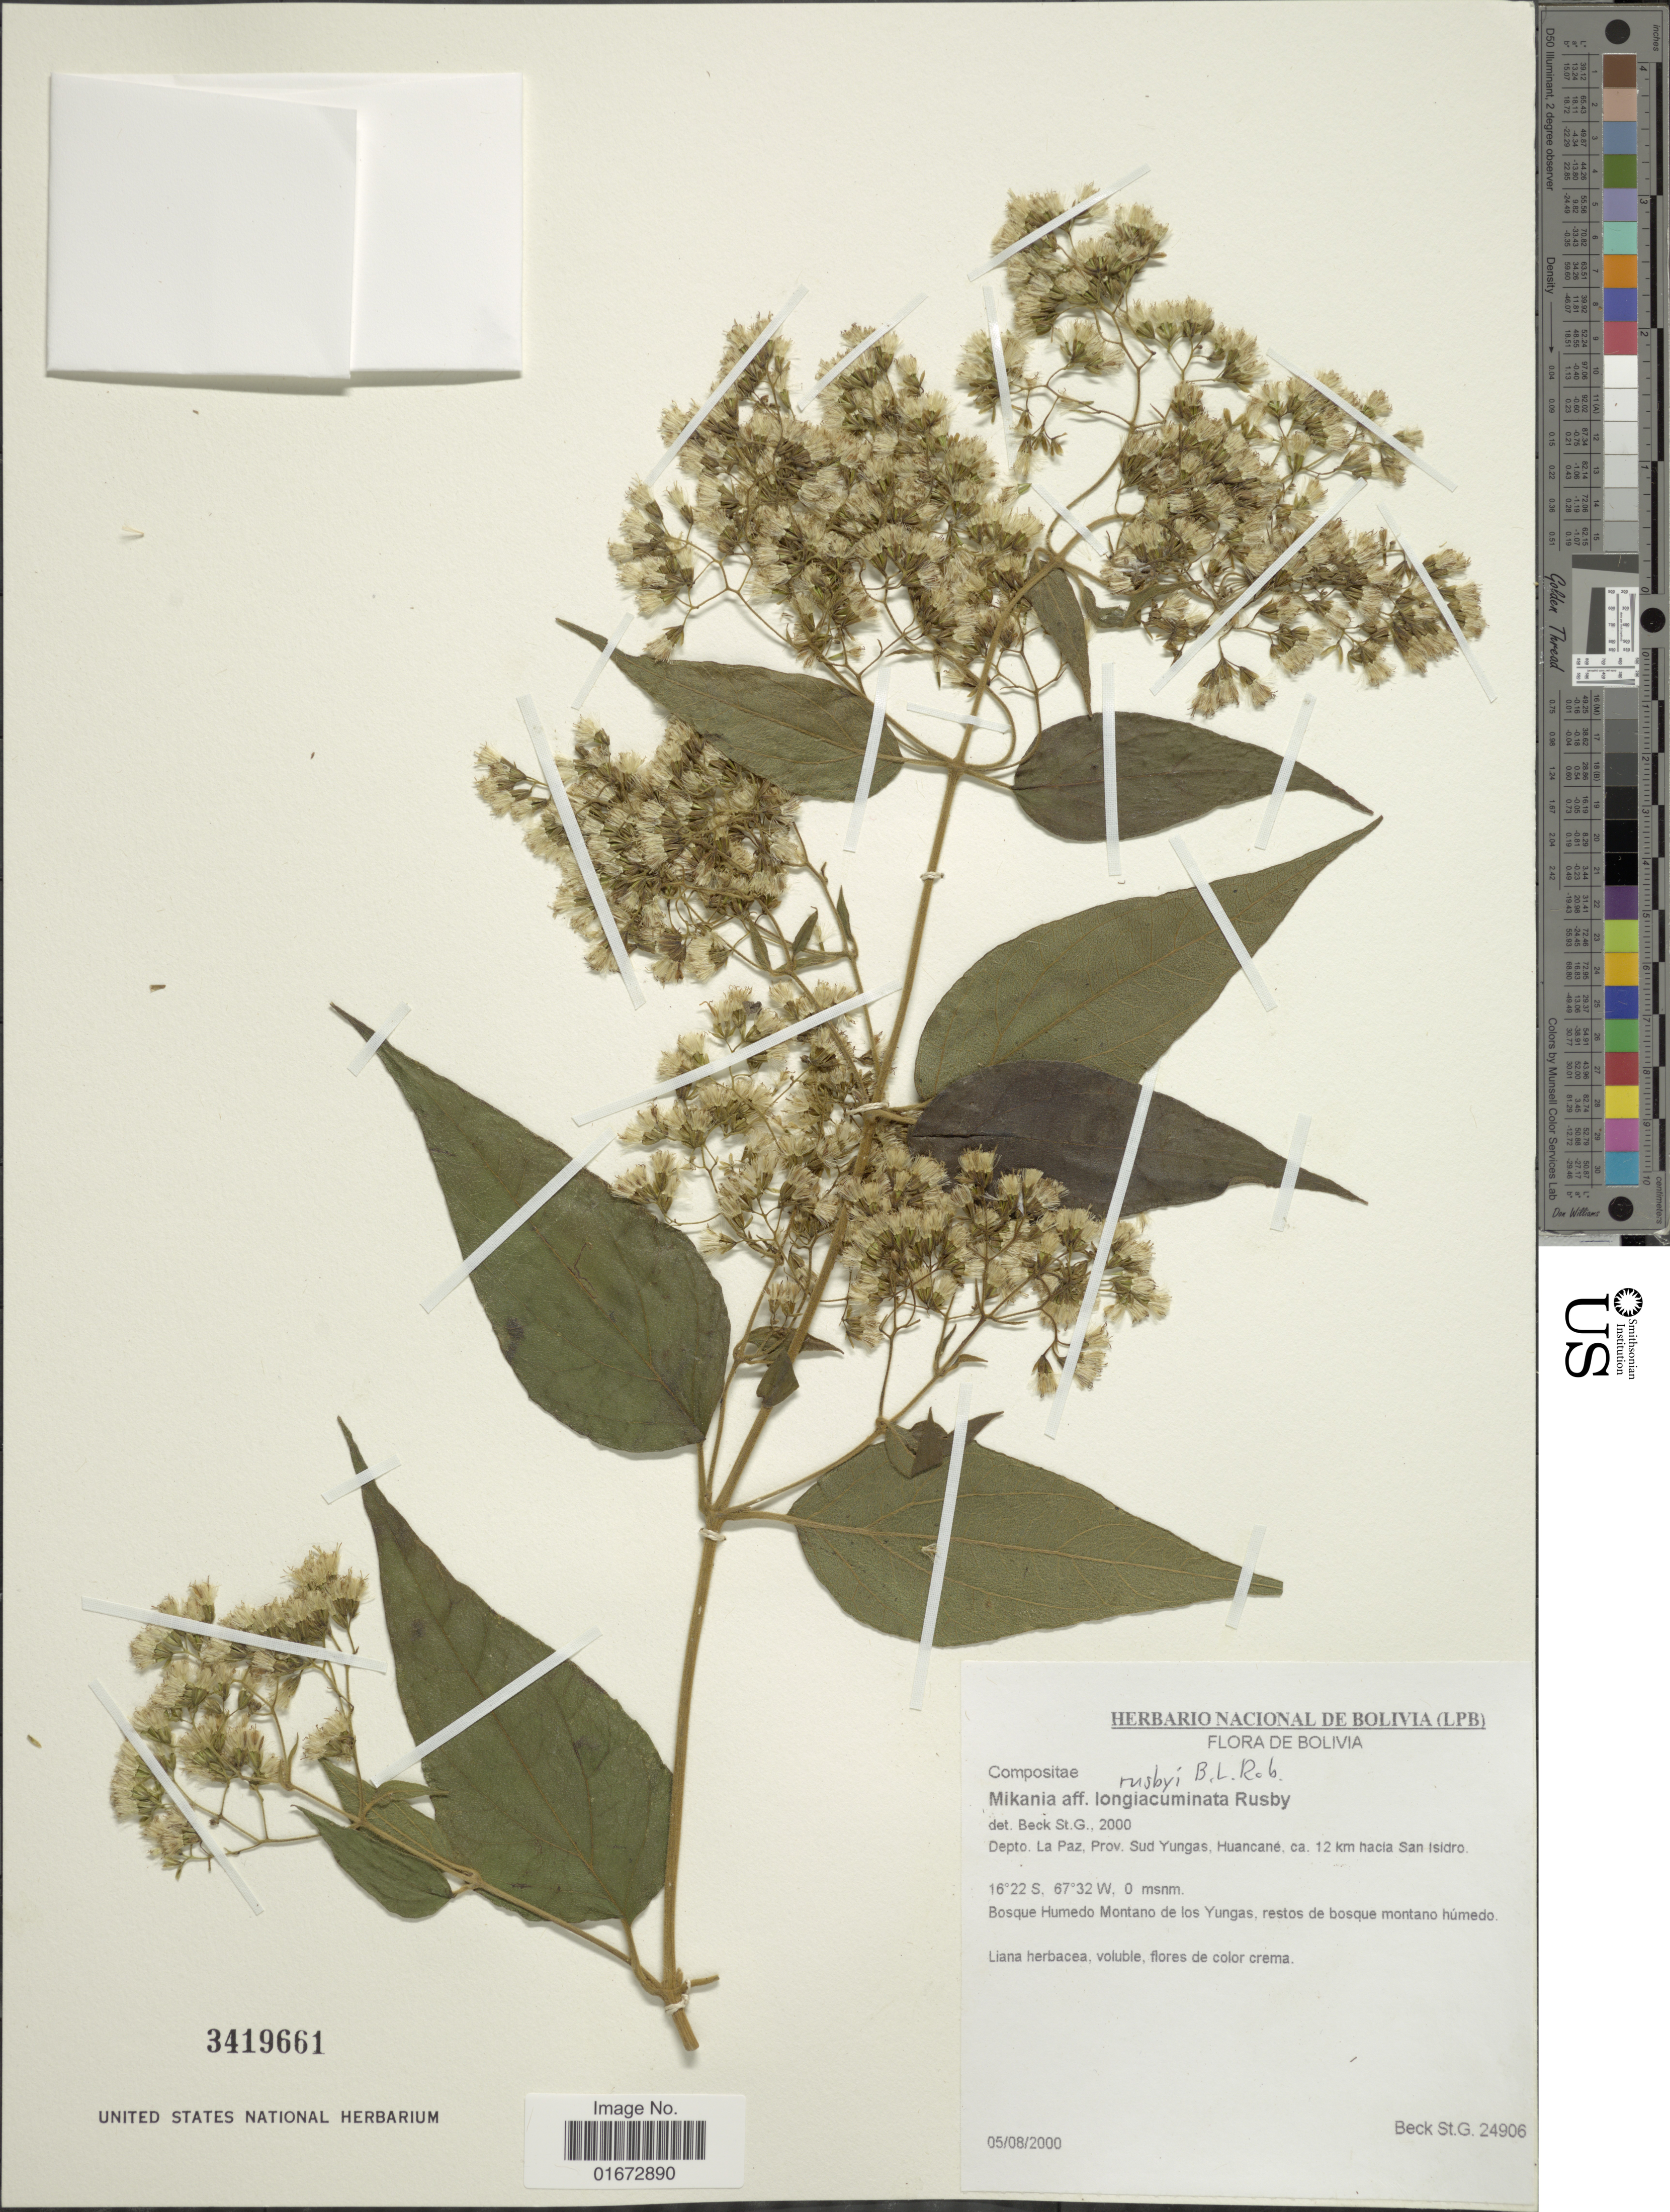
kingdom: Plantae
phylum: Tracheophyta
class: Magnoliopsida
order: Asterales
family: Asteraceae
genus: Mikania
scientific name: Mikania rusbyi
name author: B.L. Rob.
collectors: S. G. Beck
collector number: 24906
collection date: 2000-08-05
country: Bolivia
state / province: La Paz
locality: Depto. La Paz, Prov. Sud Yungas, Huancané, ca. 12 km hacia San Isidro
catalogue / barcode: US 3419661